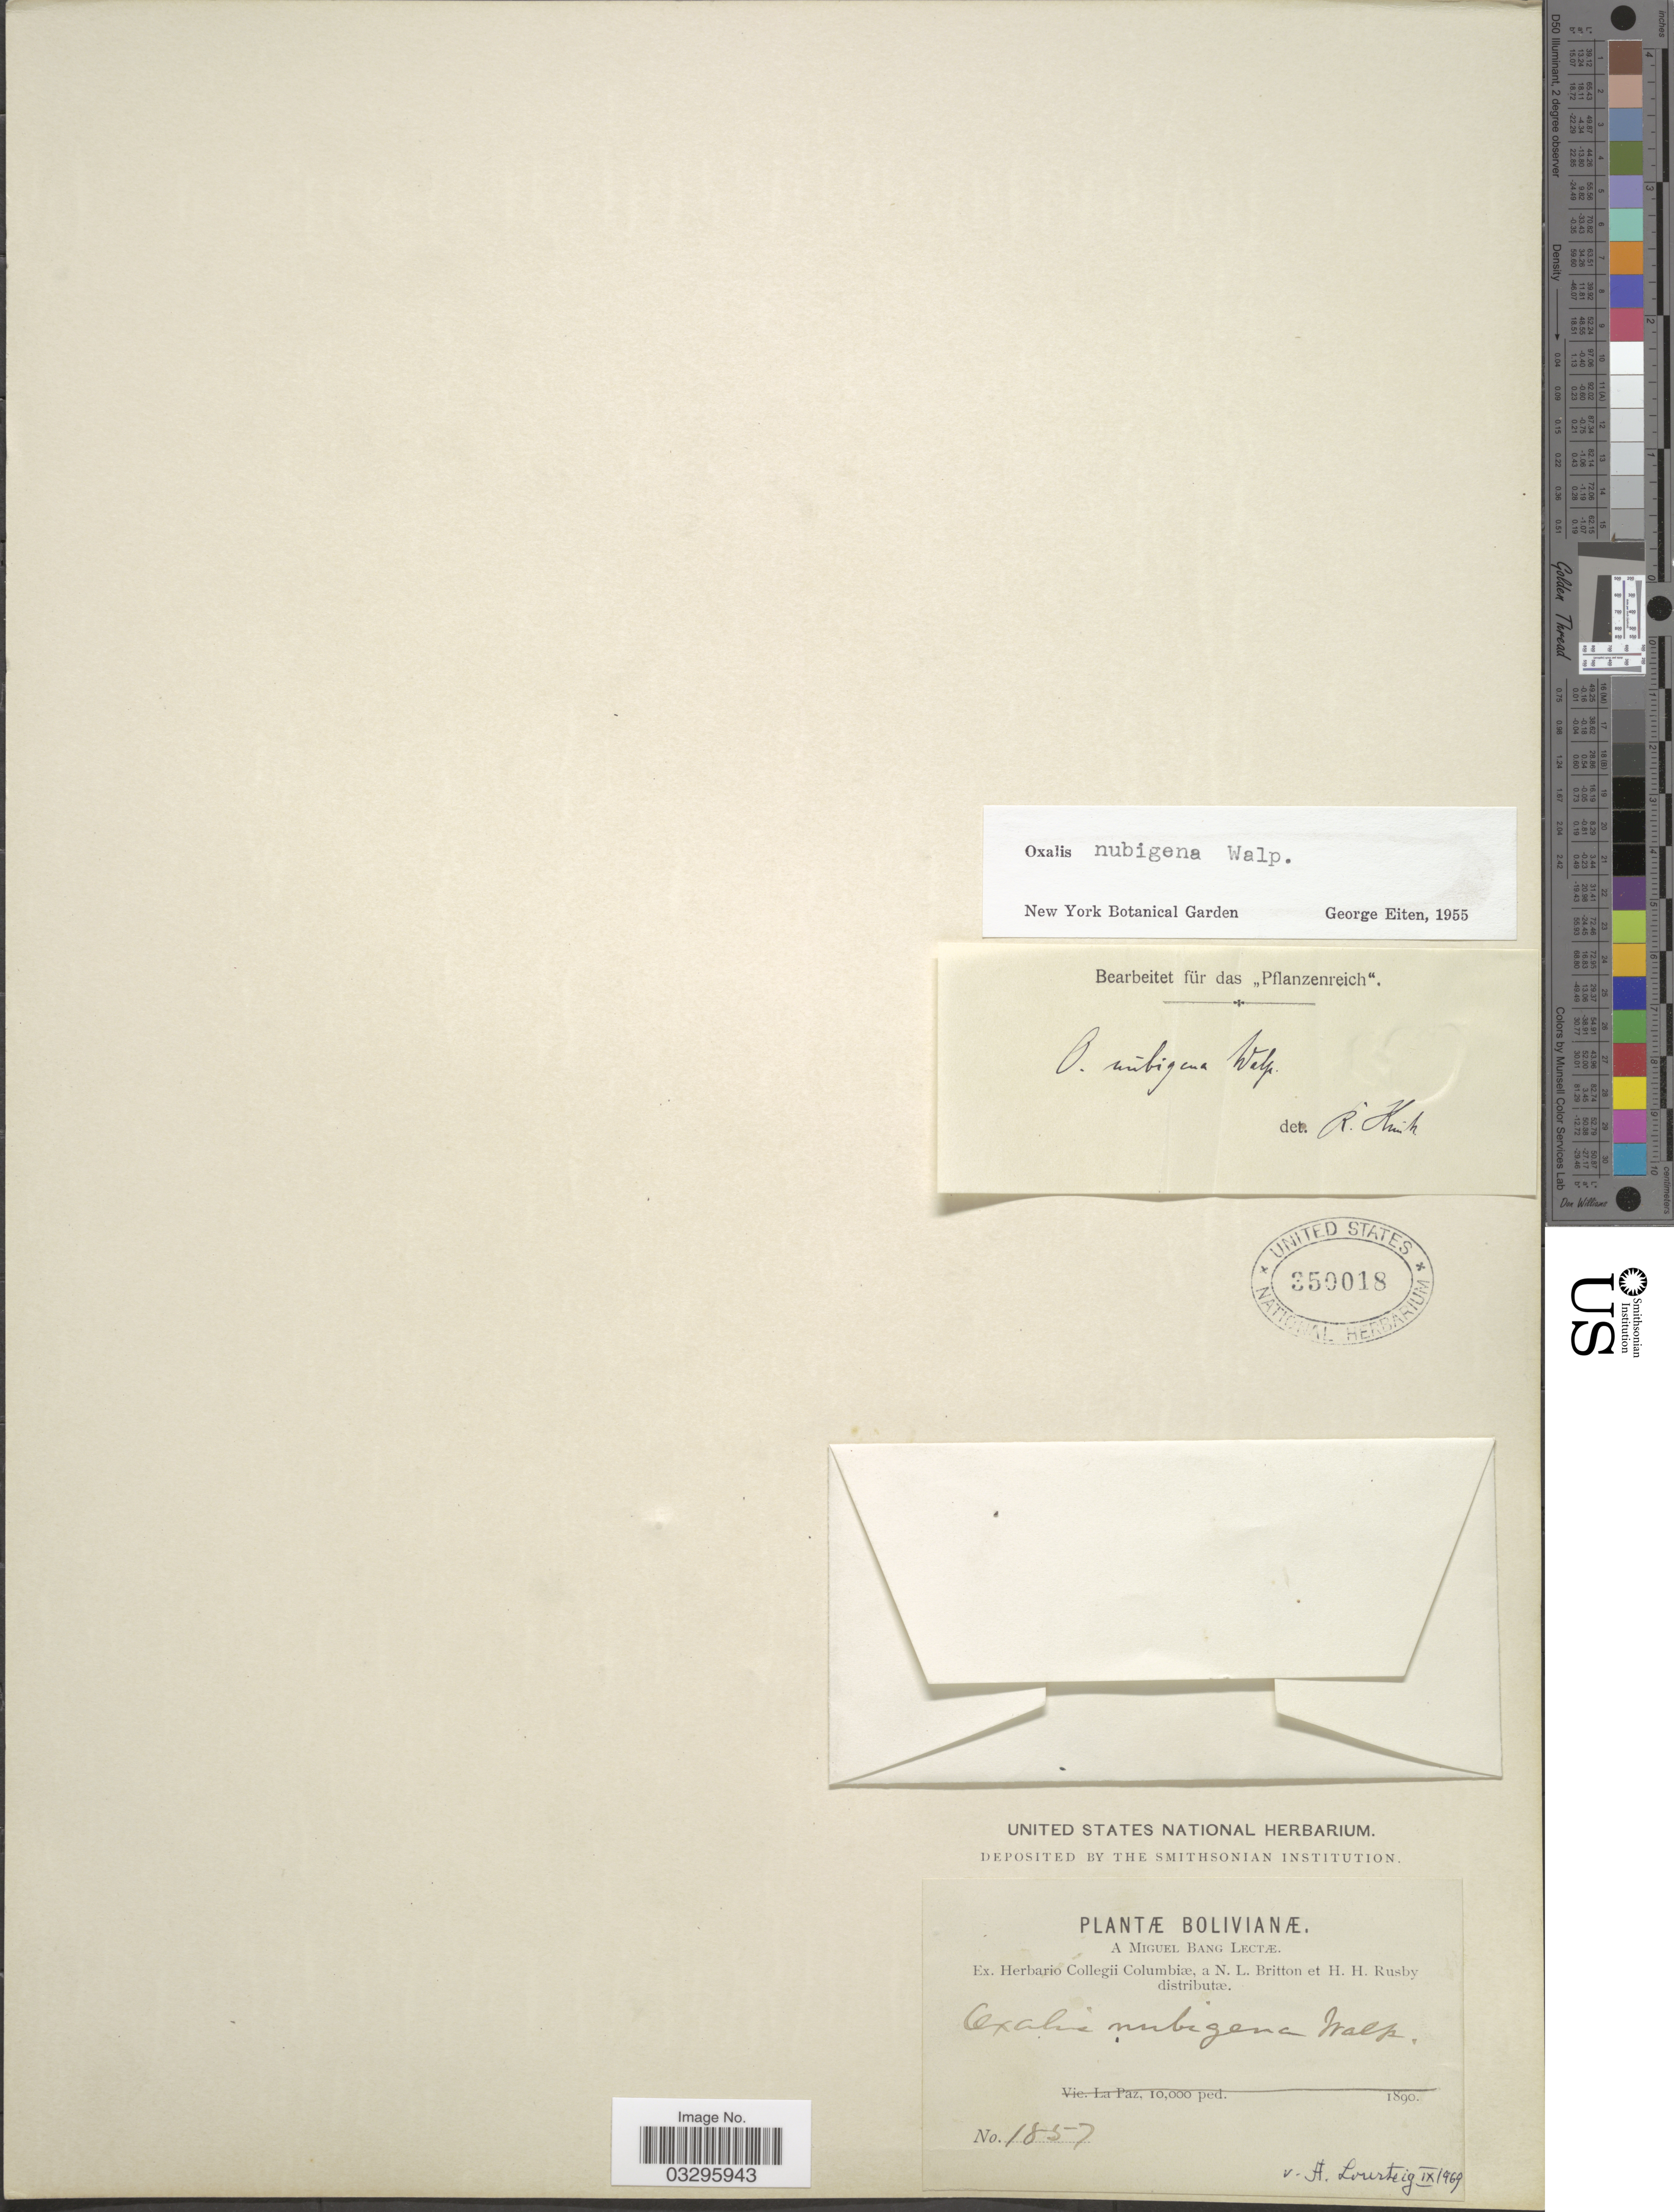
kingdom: Plantae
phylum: Tracheophyta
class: Magnoliopsida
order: Oxalidales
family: Oxalidaceae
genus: Oxalis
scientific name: Oxalis nubigena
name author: Walp.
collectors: M. Bang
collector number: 1857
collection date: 1890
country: Bolivia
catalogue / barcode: US 350018